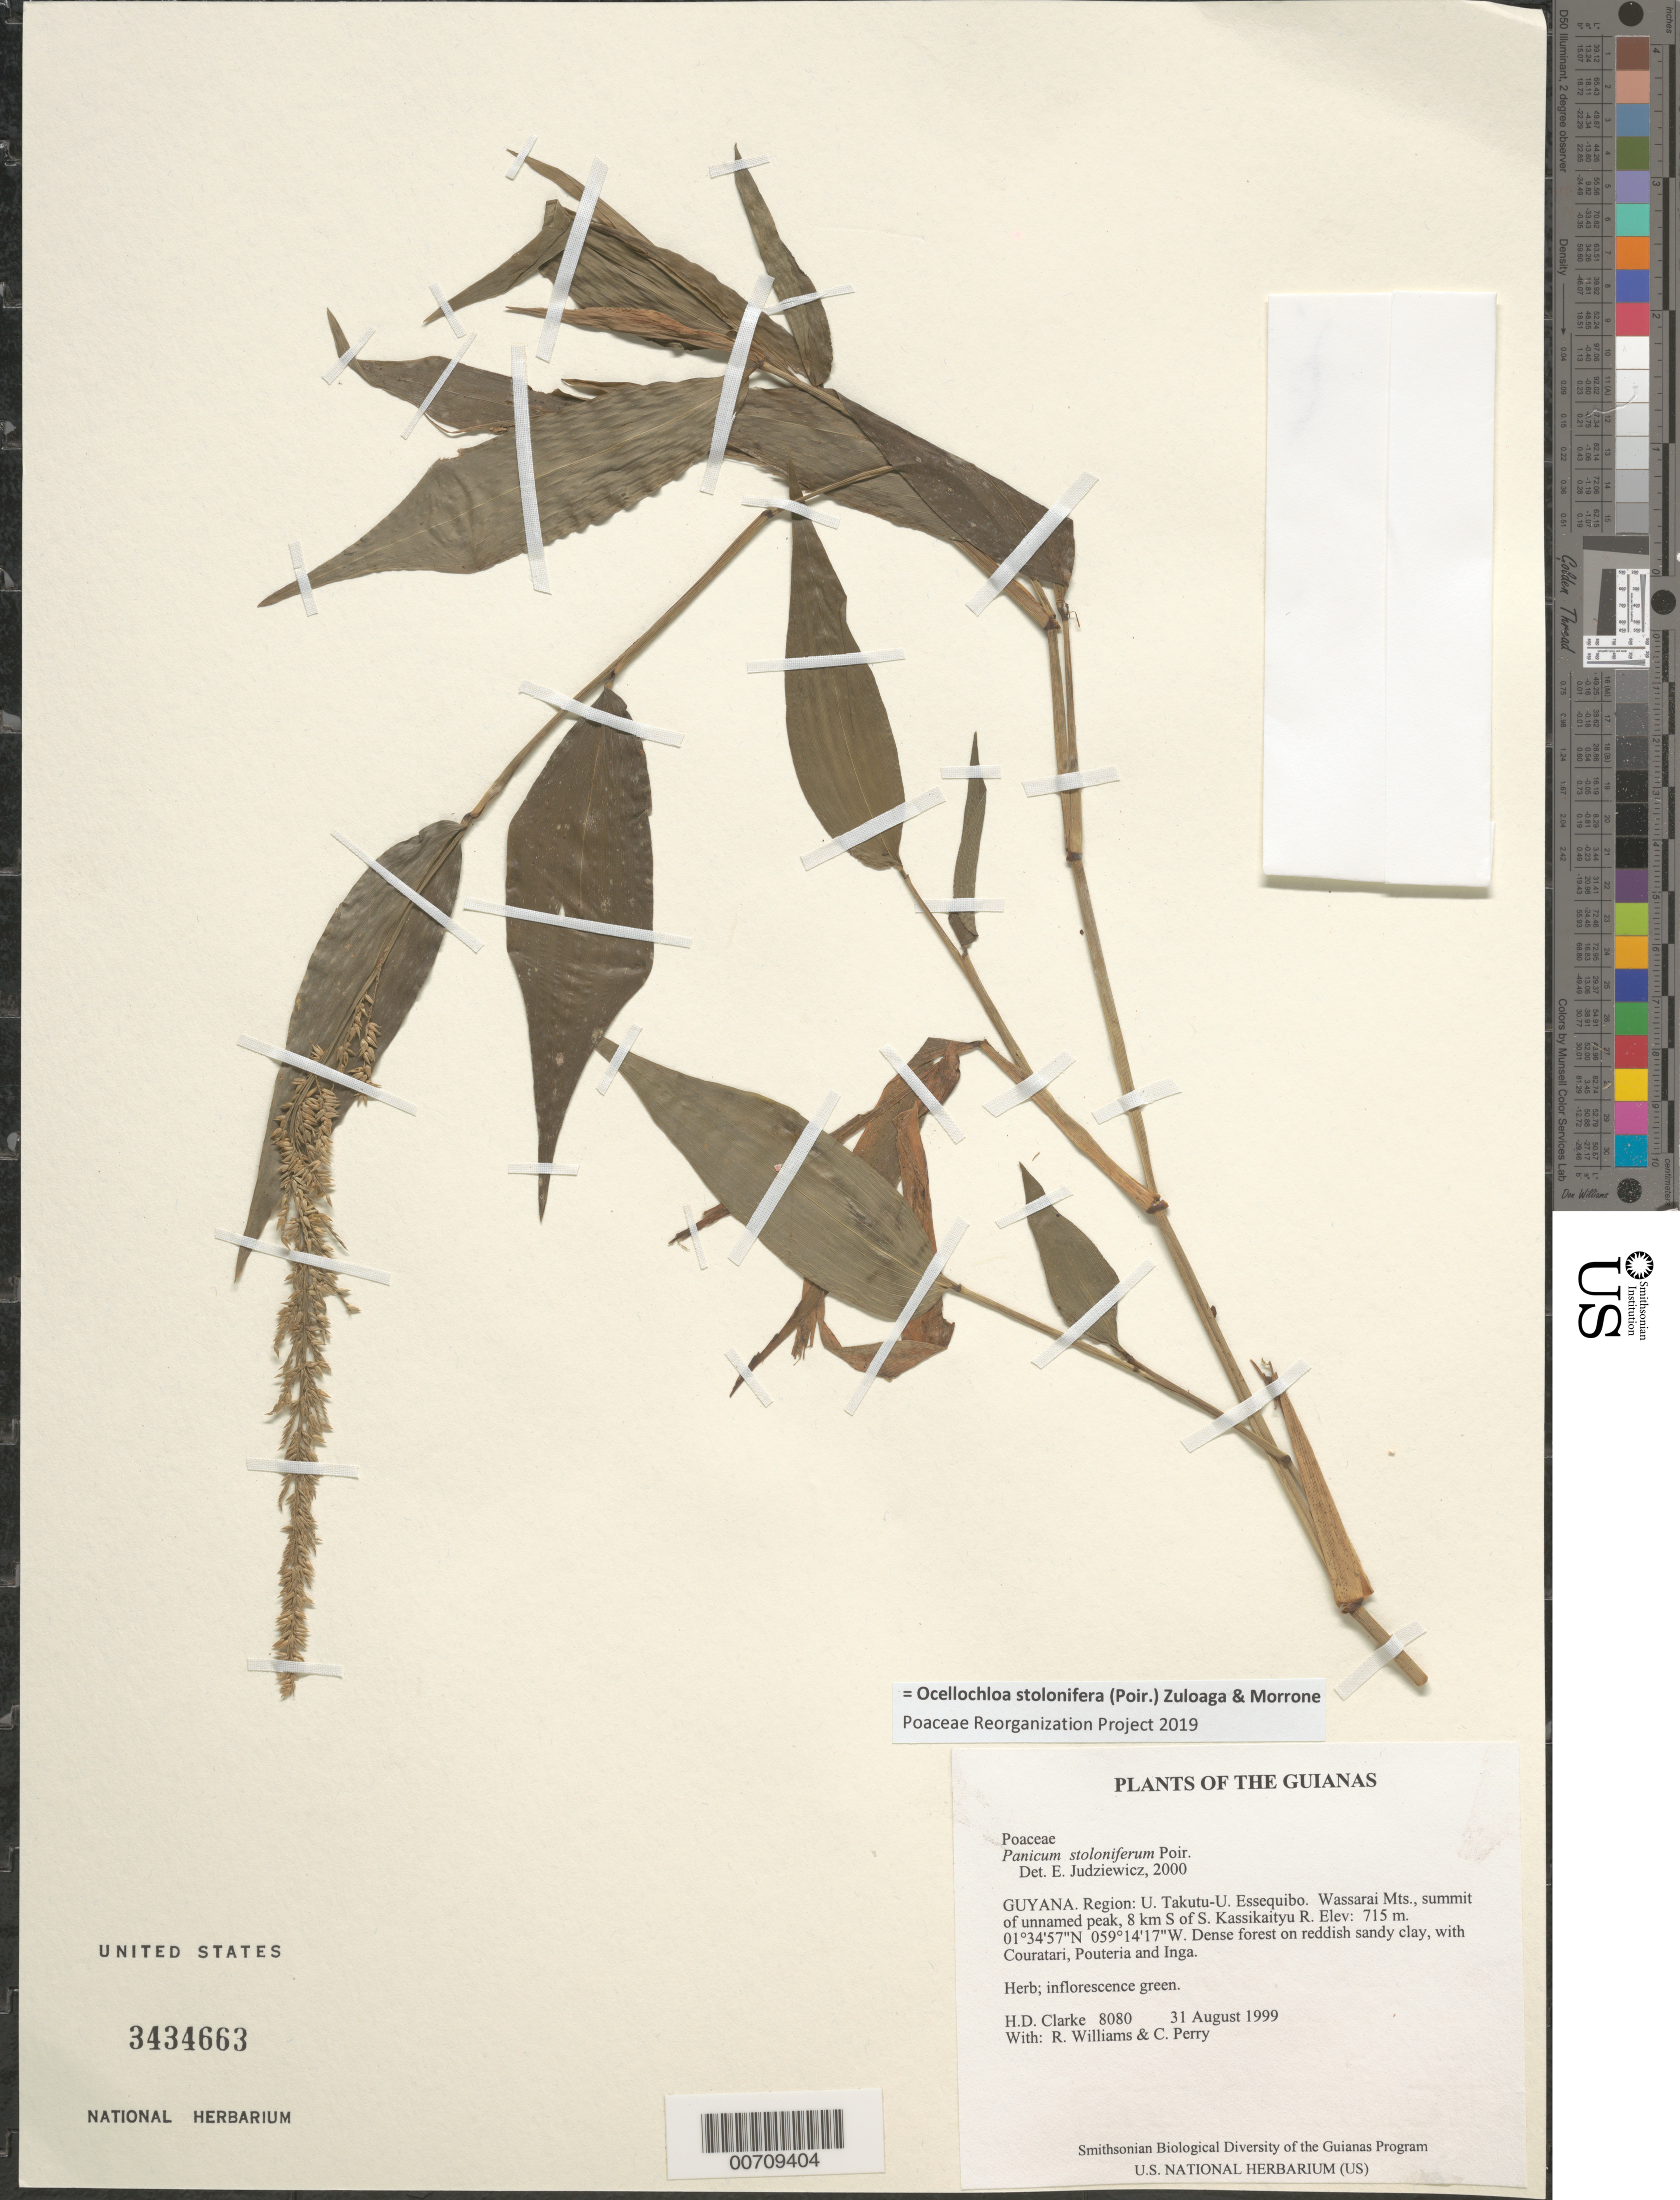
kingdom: Plantae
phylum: Tracheophyta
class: Liliopsida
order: Poales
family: Poaceae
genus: Panicum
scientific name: Panicum stoloniferum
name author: Poir.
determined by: Judziewicz, E. J.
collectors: H. D. Clarke, R. Williams & C. Perry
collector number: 8080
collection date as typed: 31 August 1999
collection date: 1999-08-31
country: Guyana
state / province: U. Takutu-U. Essequibo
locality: Wassarai Mts., summit of unnamed peak, 8 km S of S. Kassikaityu R.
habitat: Dense forest on reddish sandy clay, with Couratari, Pouteria and Inga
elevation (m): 715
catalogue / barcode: US 3434663